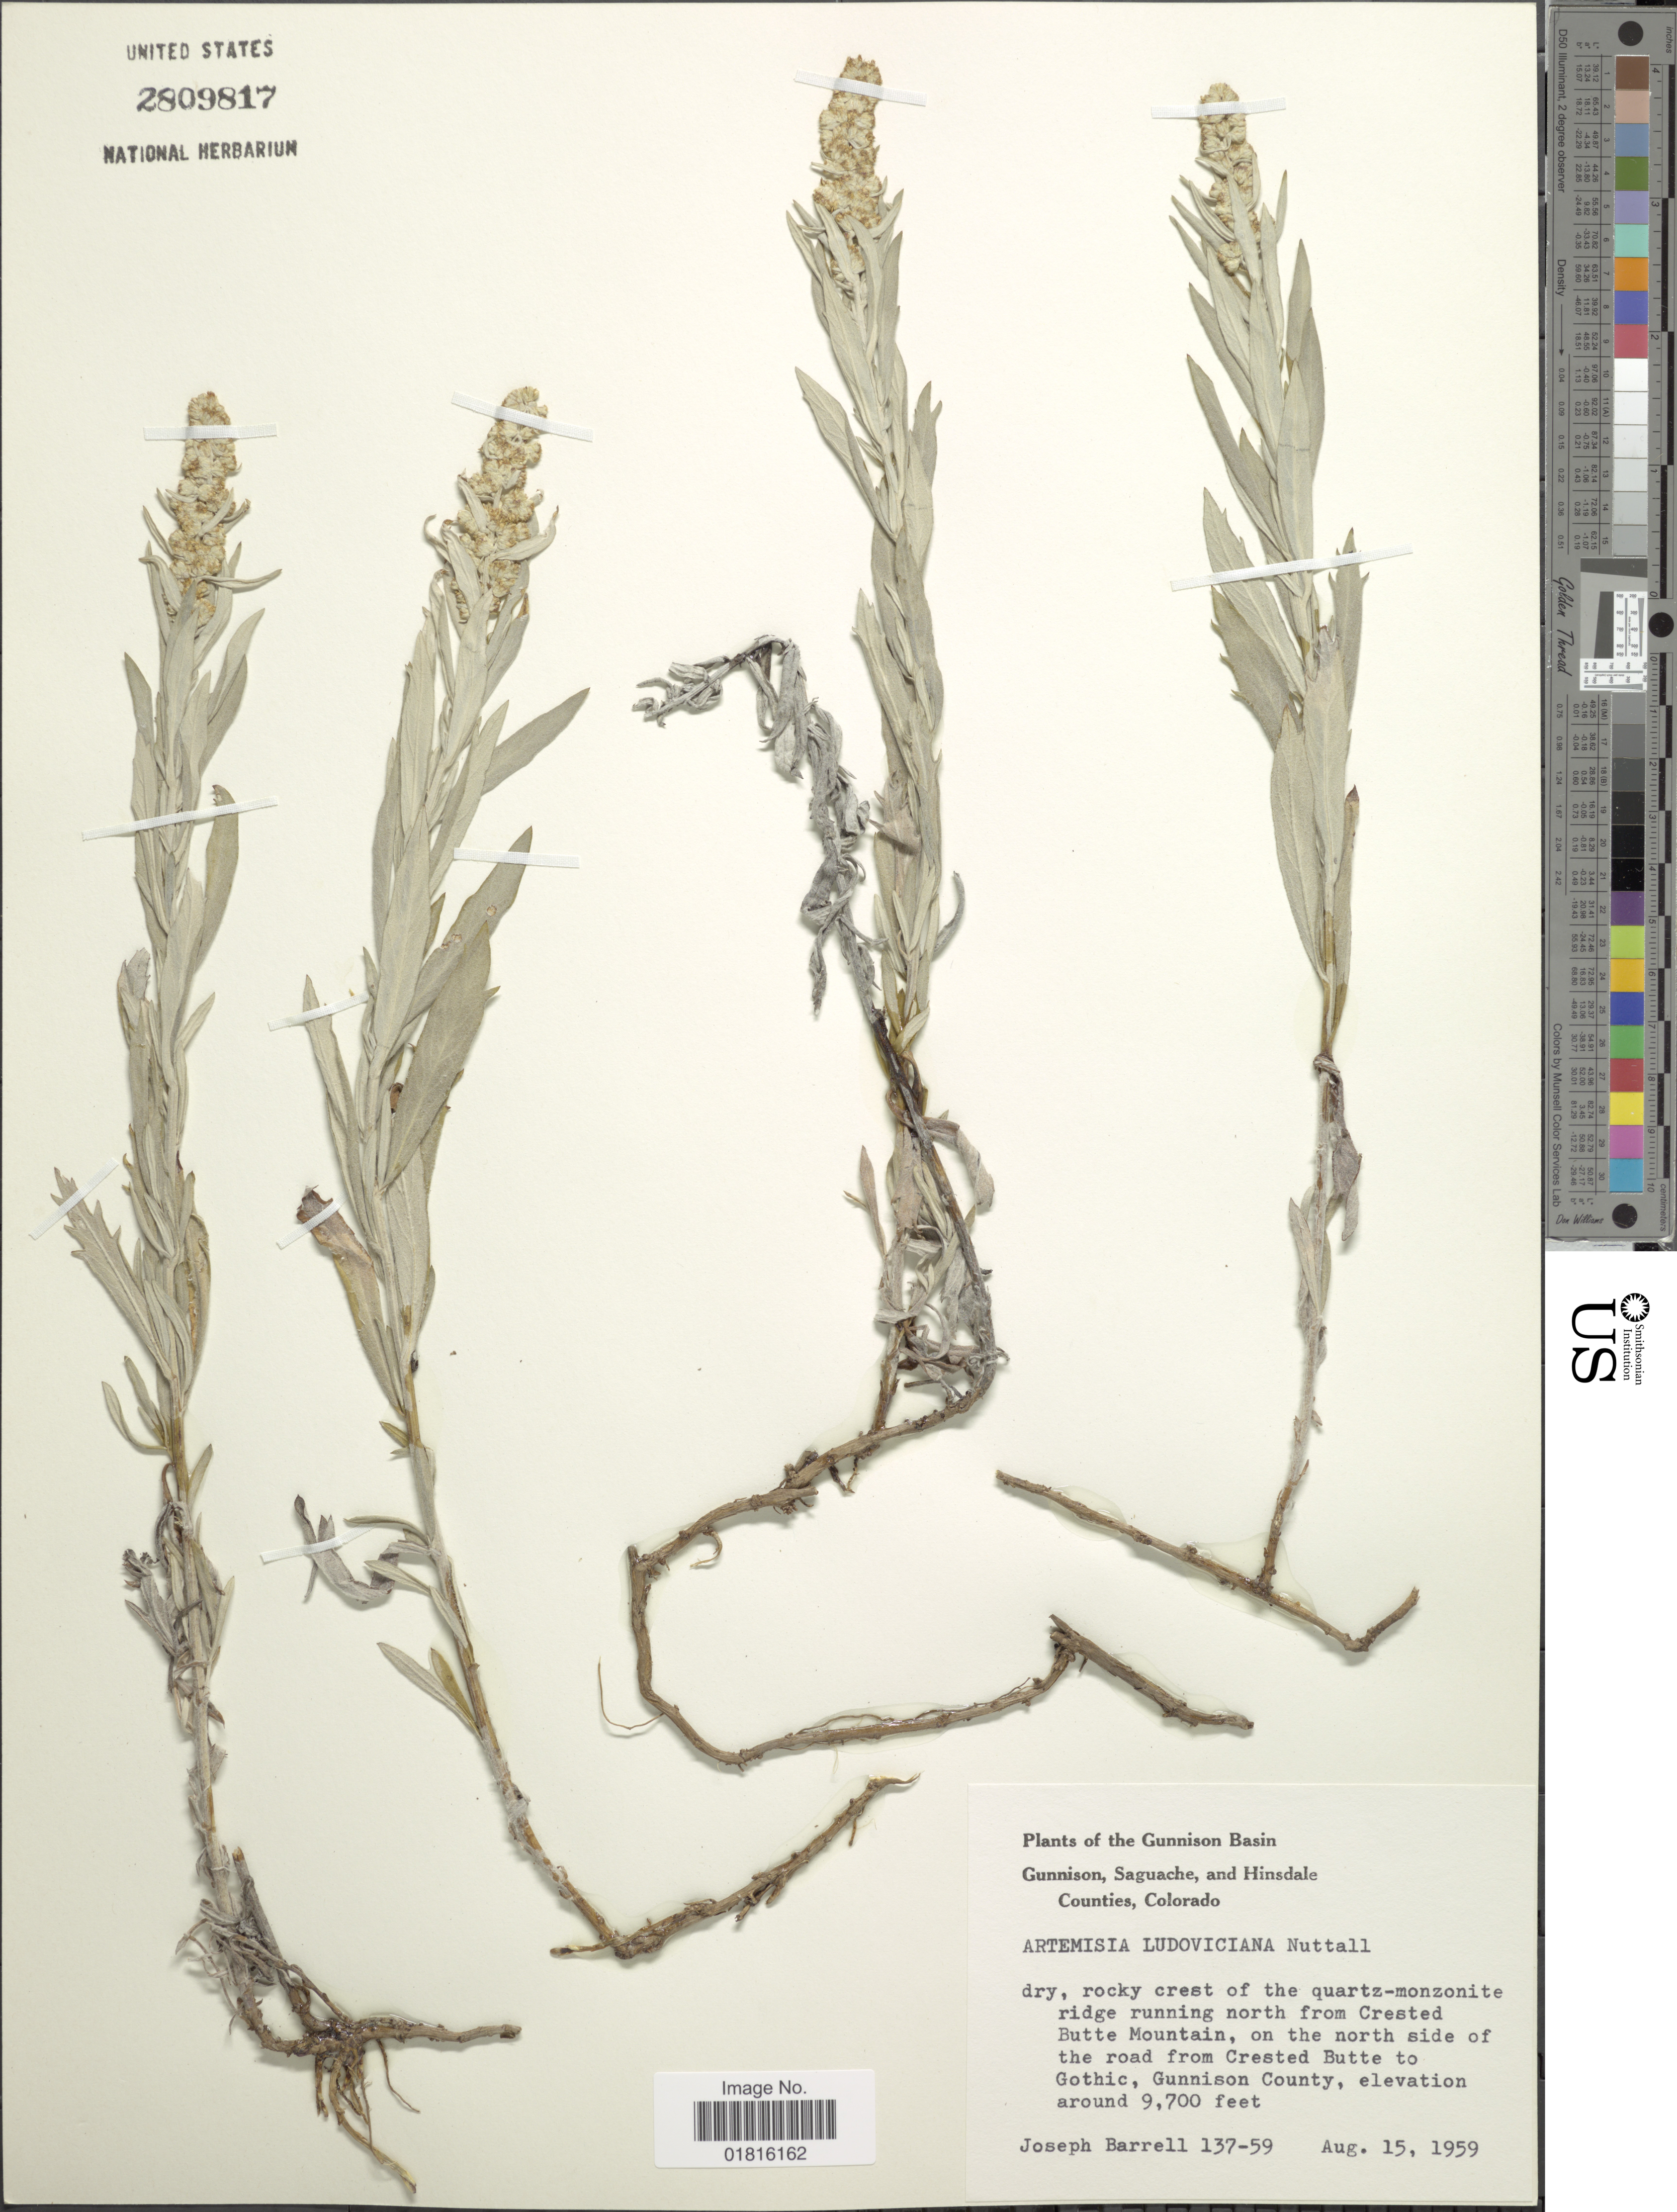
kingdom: Plantae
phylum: Tracheophyta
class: Magnoliopsida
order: Asterales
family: Asteraceae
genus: Artemisia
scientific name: Artemisia ludoviciana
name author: Nutt.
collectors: J. Barrell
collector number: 137-59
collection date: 1959-08-15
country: United States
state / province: Colorado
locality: The Gunnison Basin Gunnison, Saguache, and Hinsdale Counties, dry, rocky crest of the quartz-monzonite ridge running north from Crested Butte Mountain, on the north side of the road from Crested Butte to Gothic, Gunnison County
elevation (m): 2957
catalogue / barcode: US 2809817